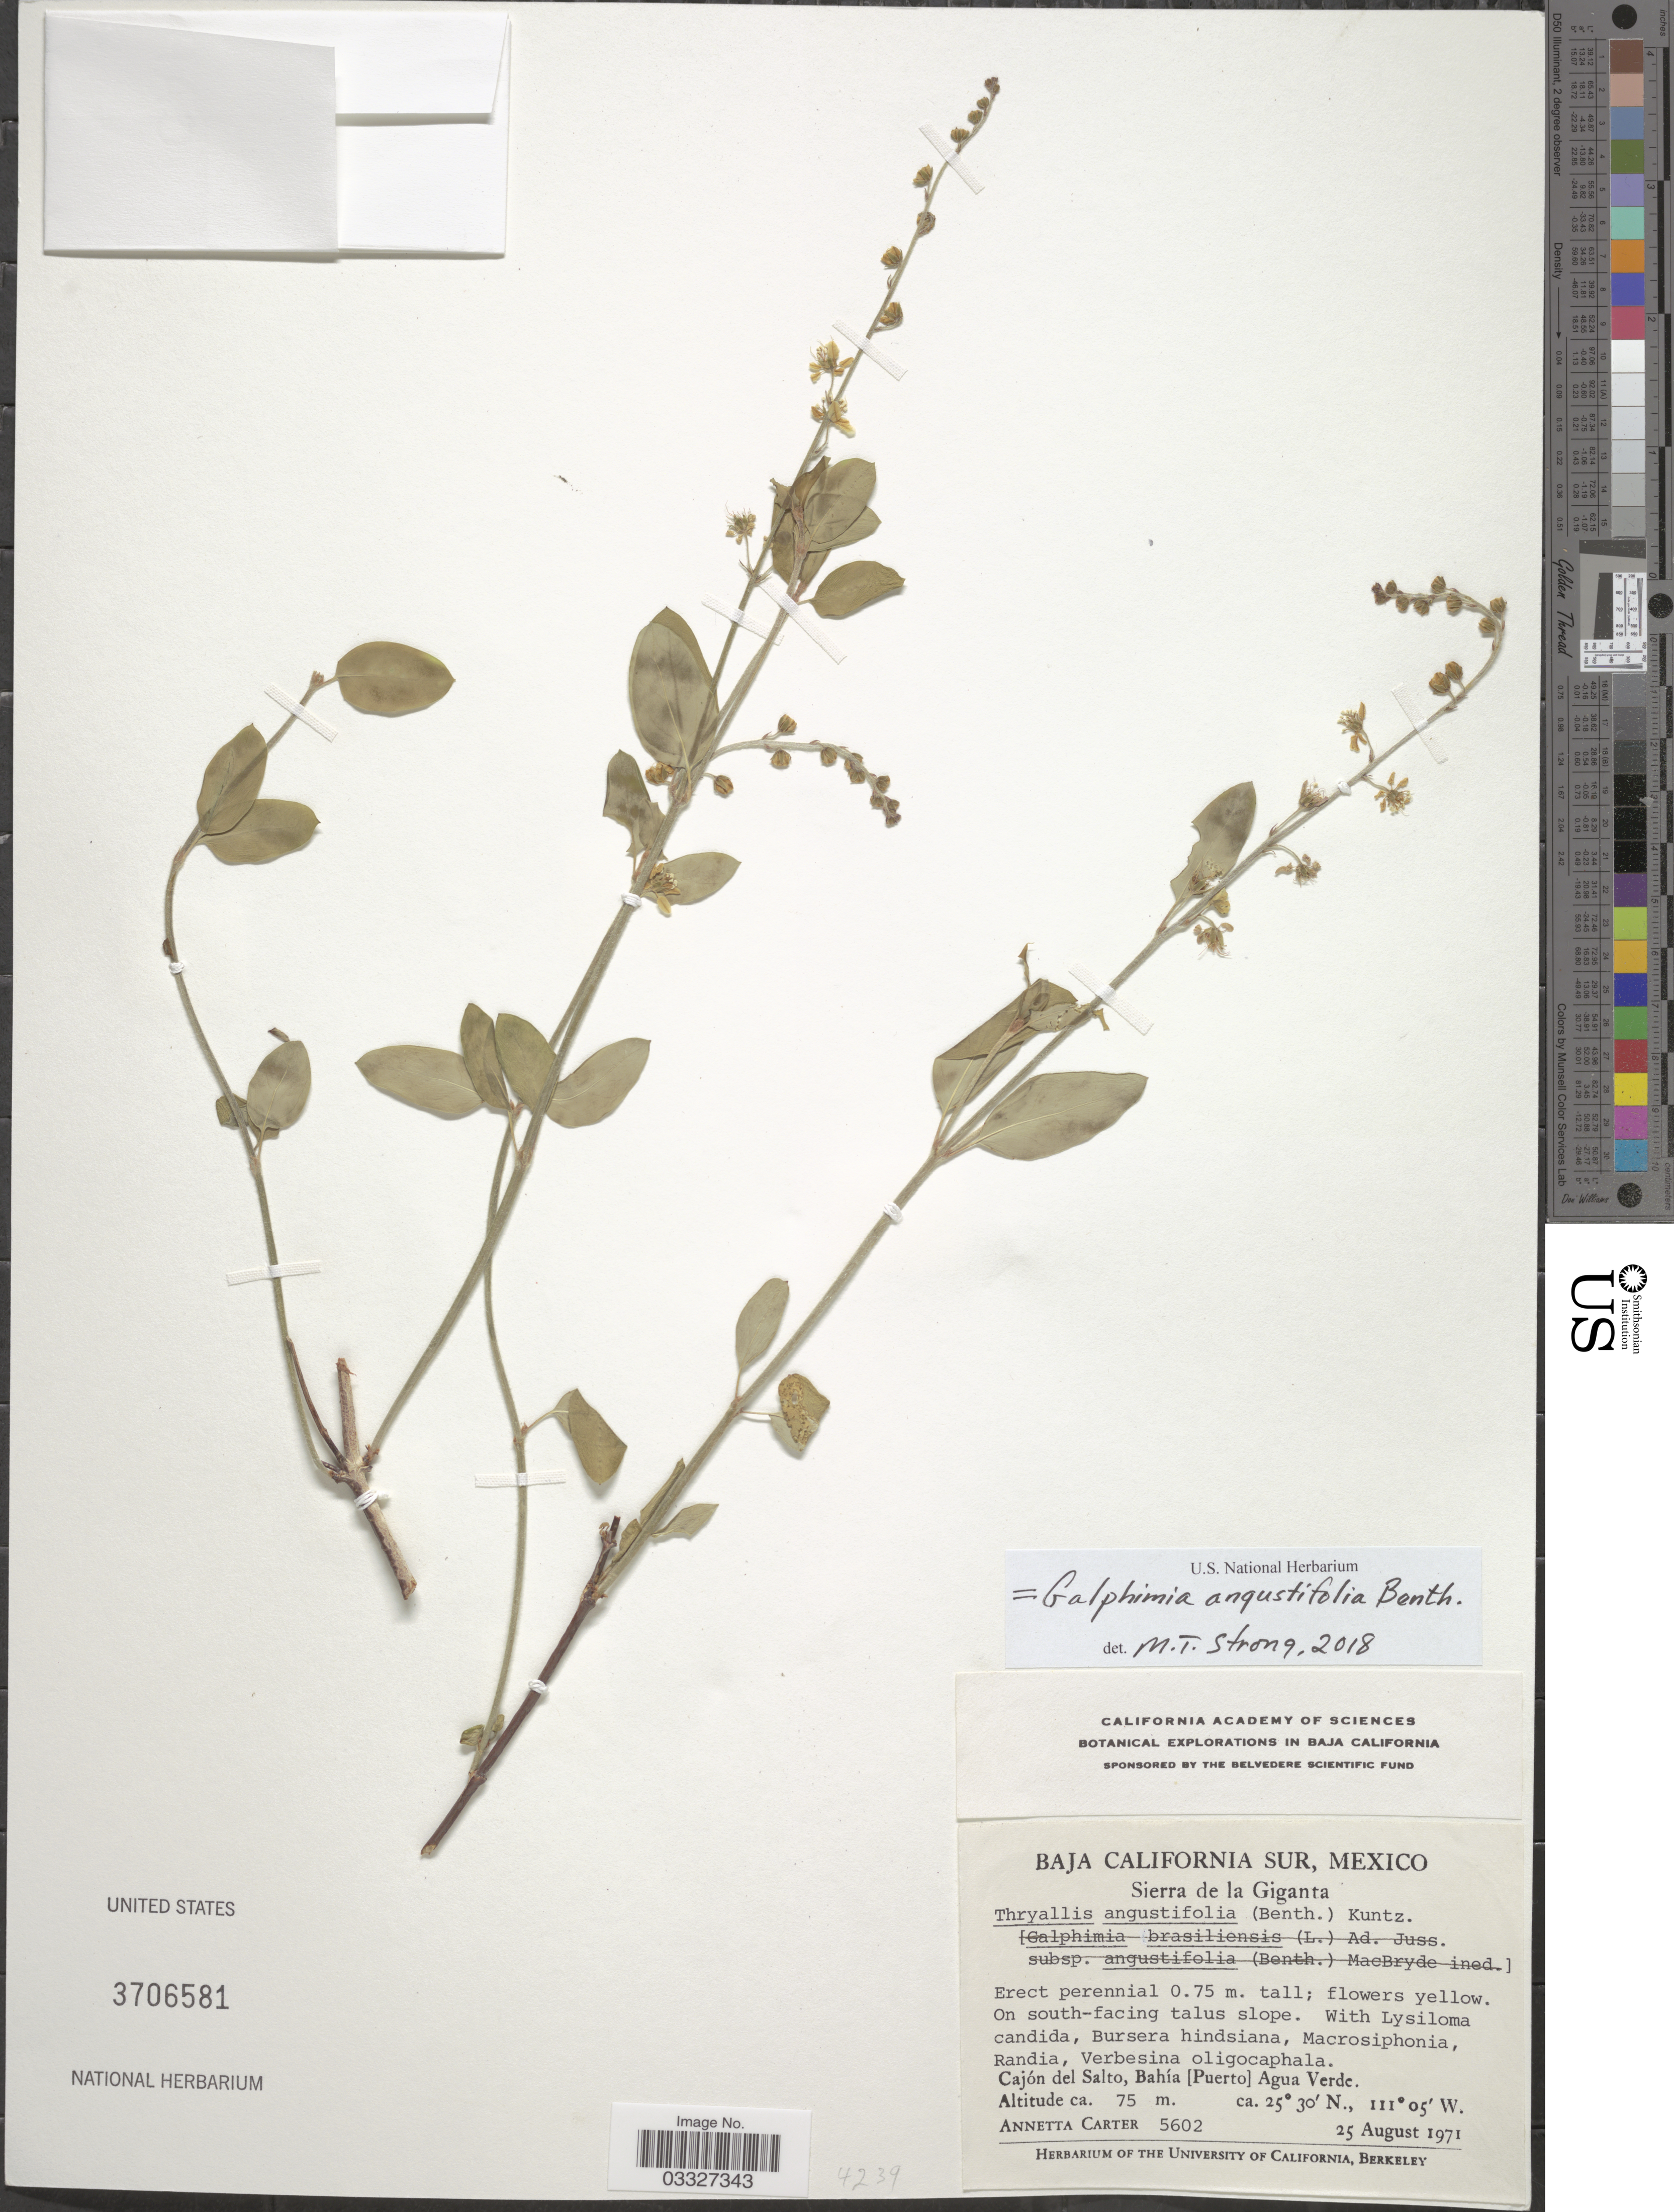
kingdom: Plantae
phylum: Tracheophyta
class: Magnoliopsida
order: Malpighiales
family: Malpighiaceae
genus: Galphimia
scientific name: Galphimia angustifolia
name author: Benth.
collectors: A. Carter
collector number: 5602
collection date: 1971-08-25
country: Mexico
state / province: Baja California Sur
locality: Sierra de la Giganta. Cajón del Salto, Bahía [Puerto] Agua Verde.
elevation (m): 75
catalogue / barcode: US 3706581